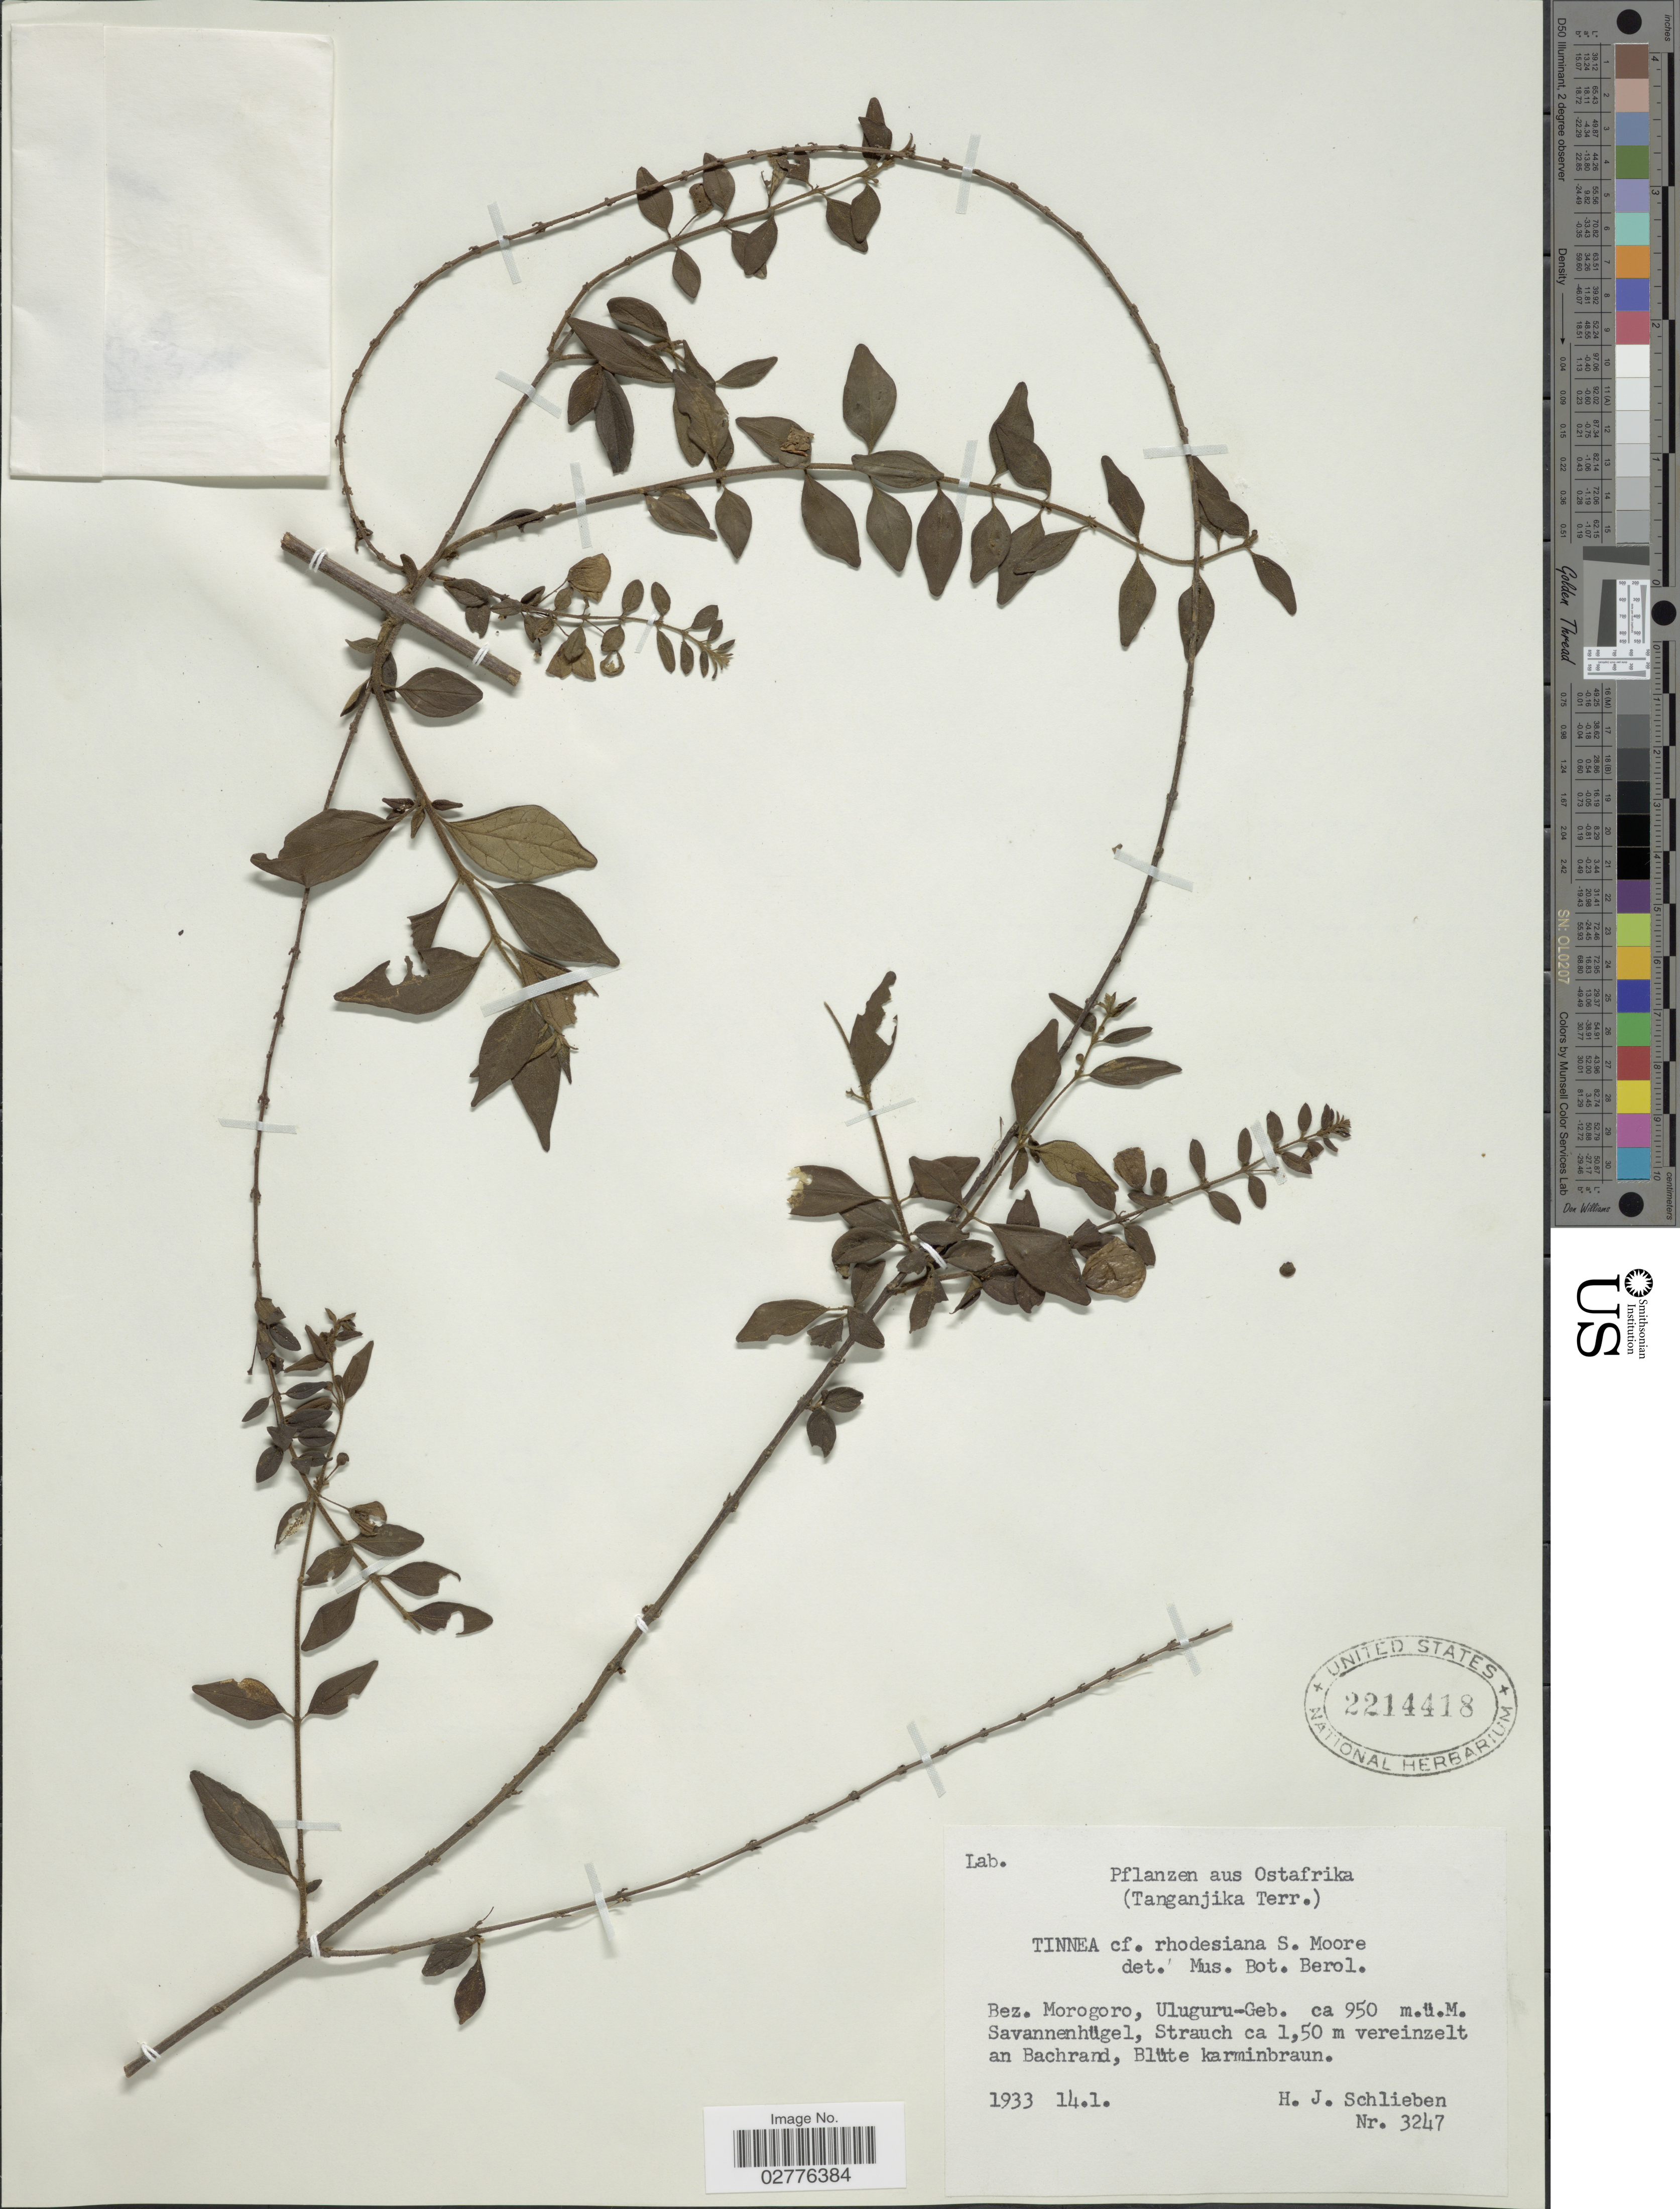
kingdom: Plantae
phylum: Tracheophyta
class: Magnoliopsida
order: Lamiales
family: Lamiaceae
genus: Tinnea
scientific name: Tinnea rhodesiana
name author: S. Moore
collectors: H. J. Schlieben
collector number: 3247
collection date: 1933-01-14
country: Tanzania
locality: Ostafrika (Tanganjika Terr.). Bez. Morogoro, Uluguru-Geb.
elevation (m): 950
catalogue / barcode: US 2214418